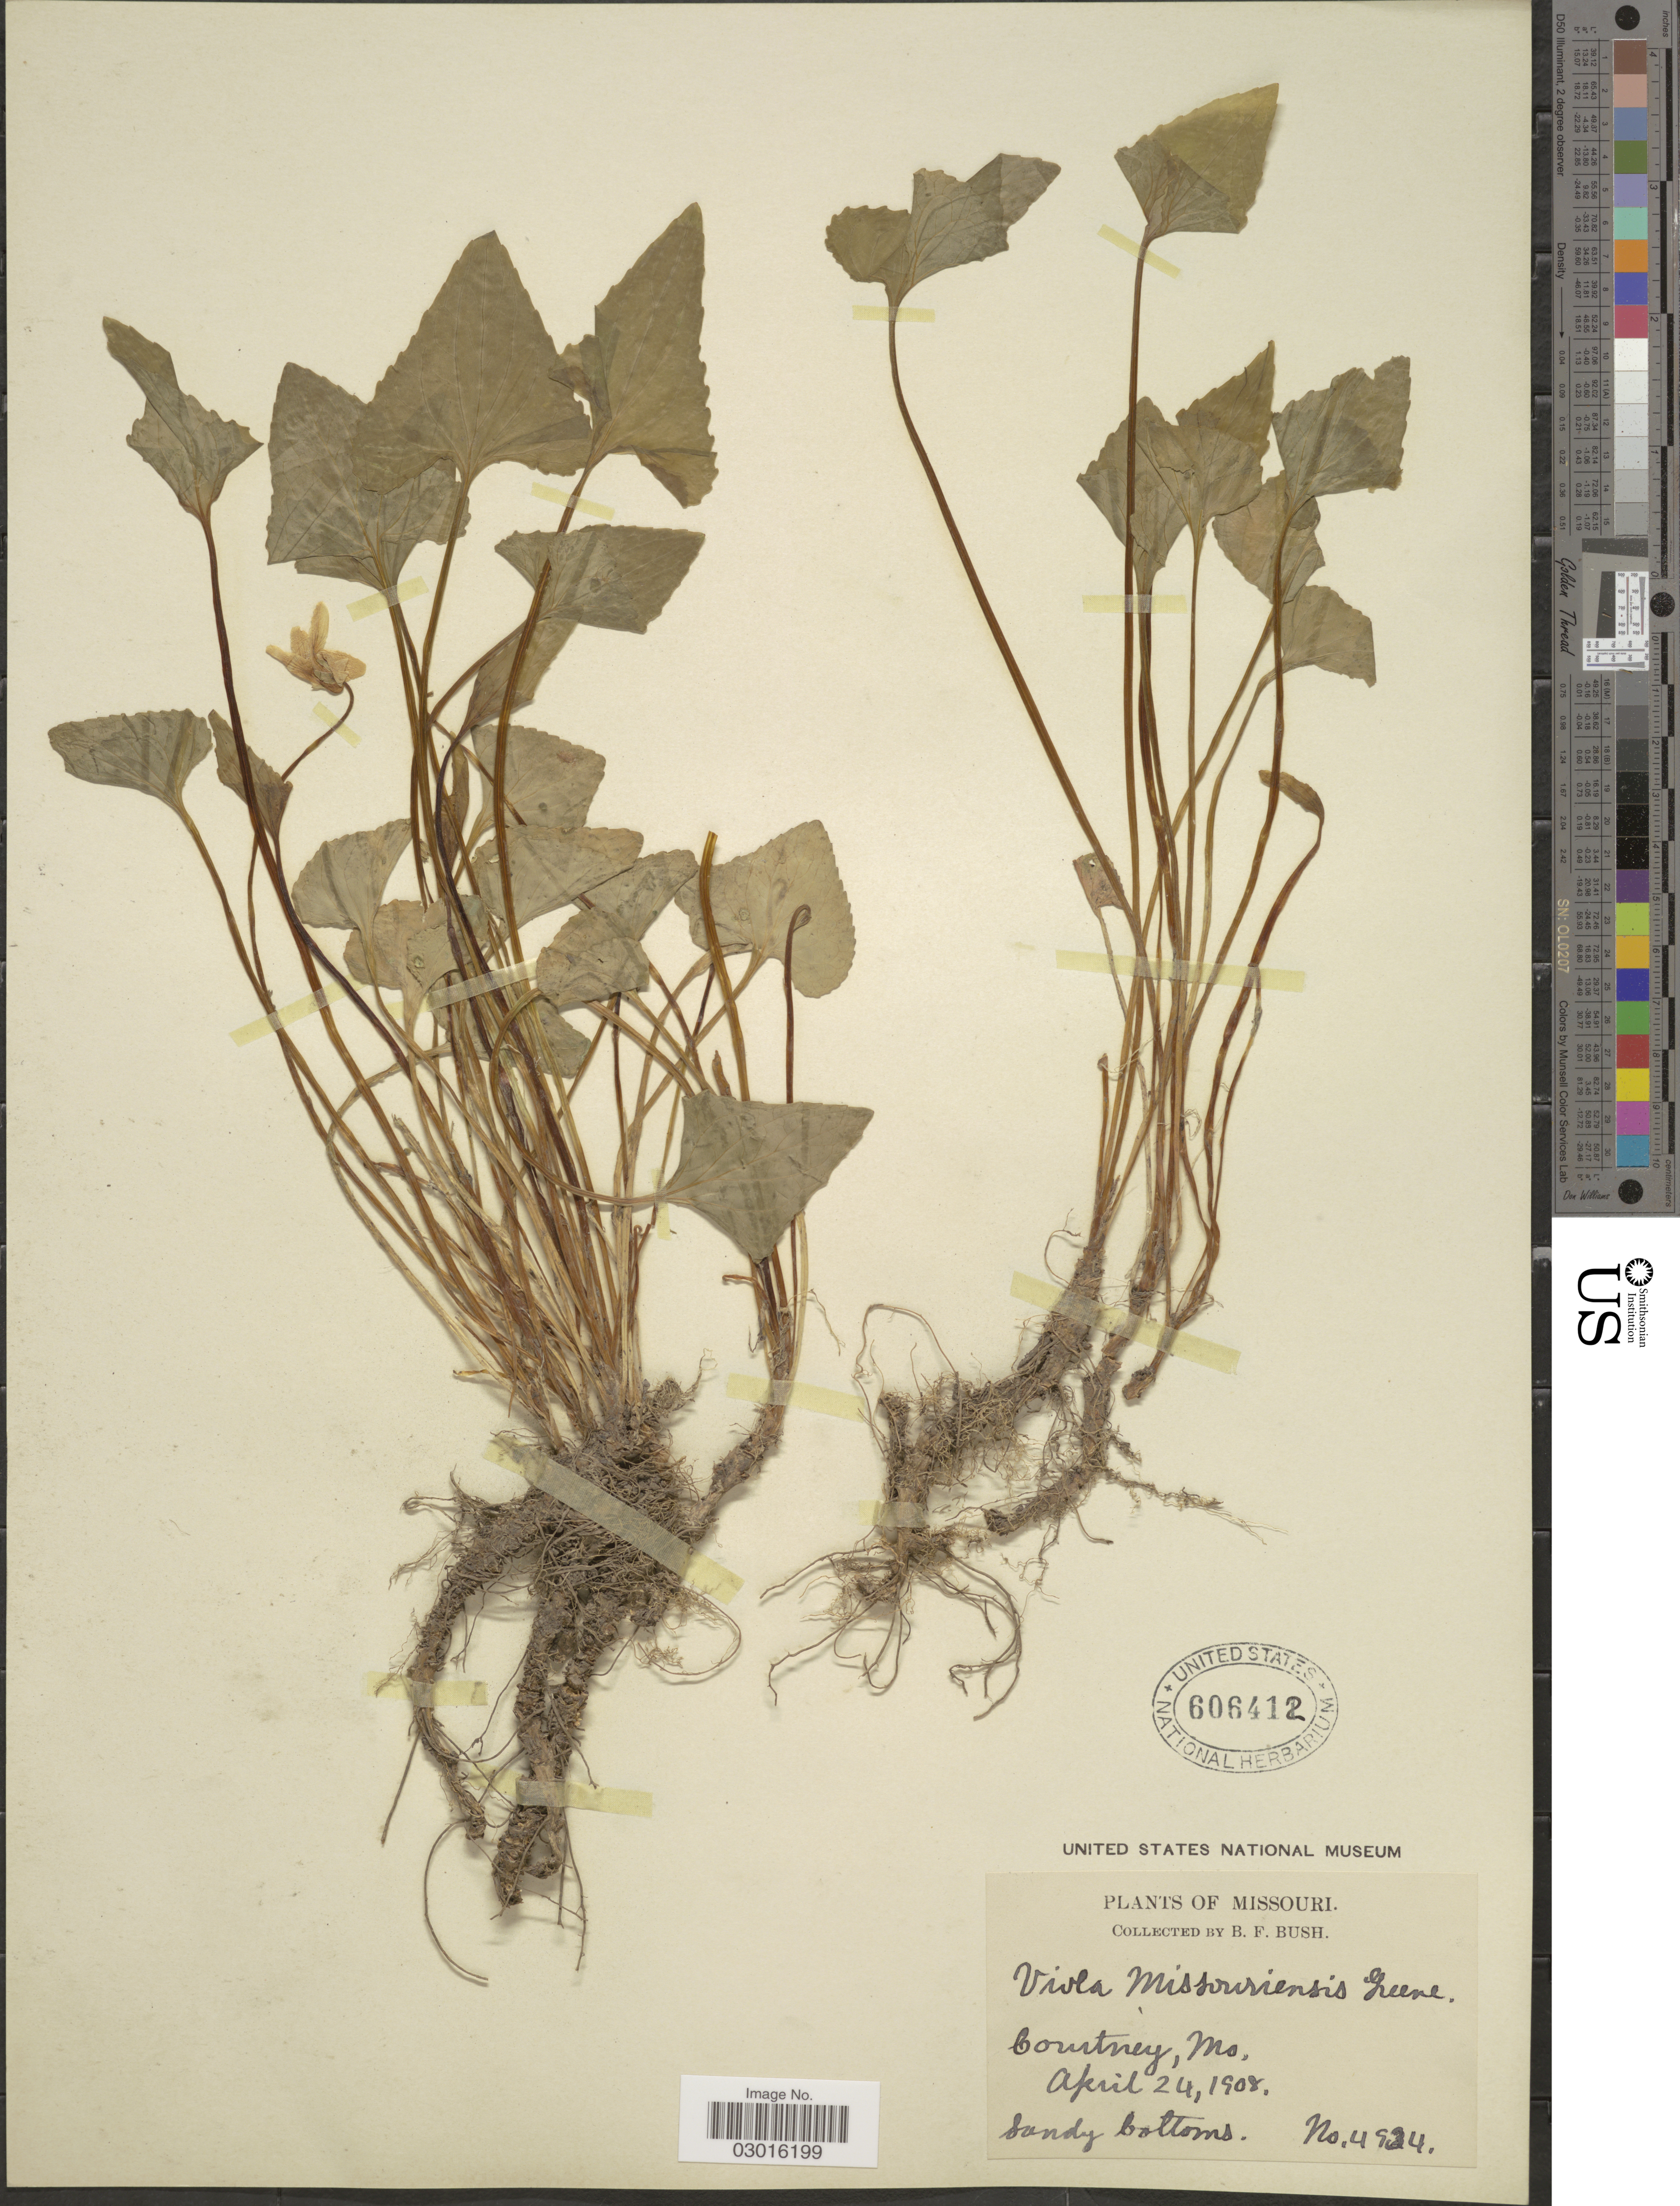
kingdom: Plantae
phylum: Tracheophyta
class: Magnoliopsida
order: Malpighiales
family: Violaceae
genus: Viola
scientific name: Viola missouriensis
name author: Greene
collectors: B. F. Bush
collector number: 4934*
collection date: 1908-04-24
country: United States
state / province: Missouri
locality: Courtney.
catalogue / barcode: US 606412